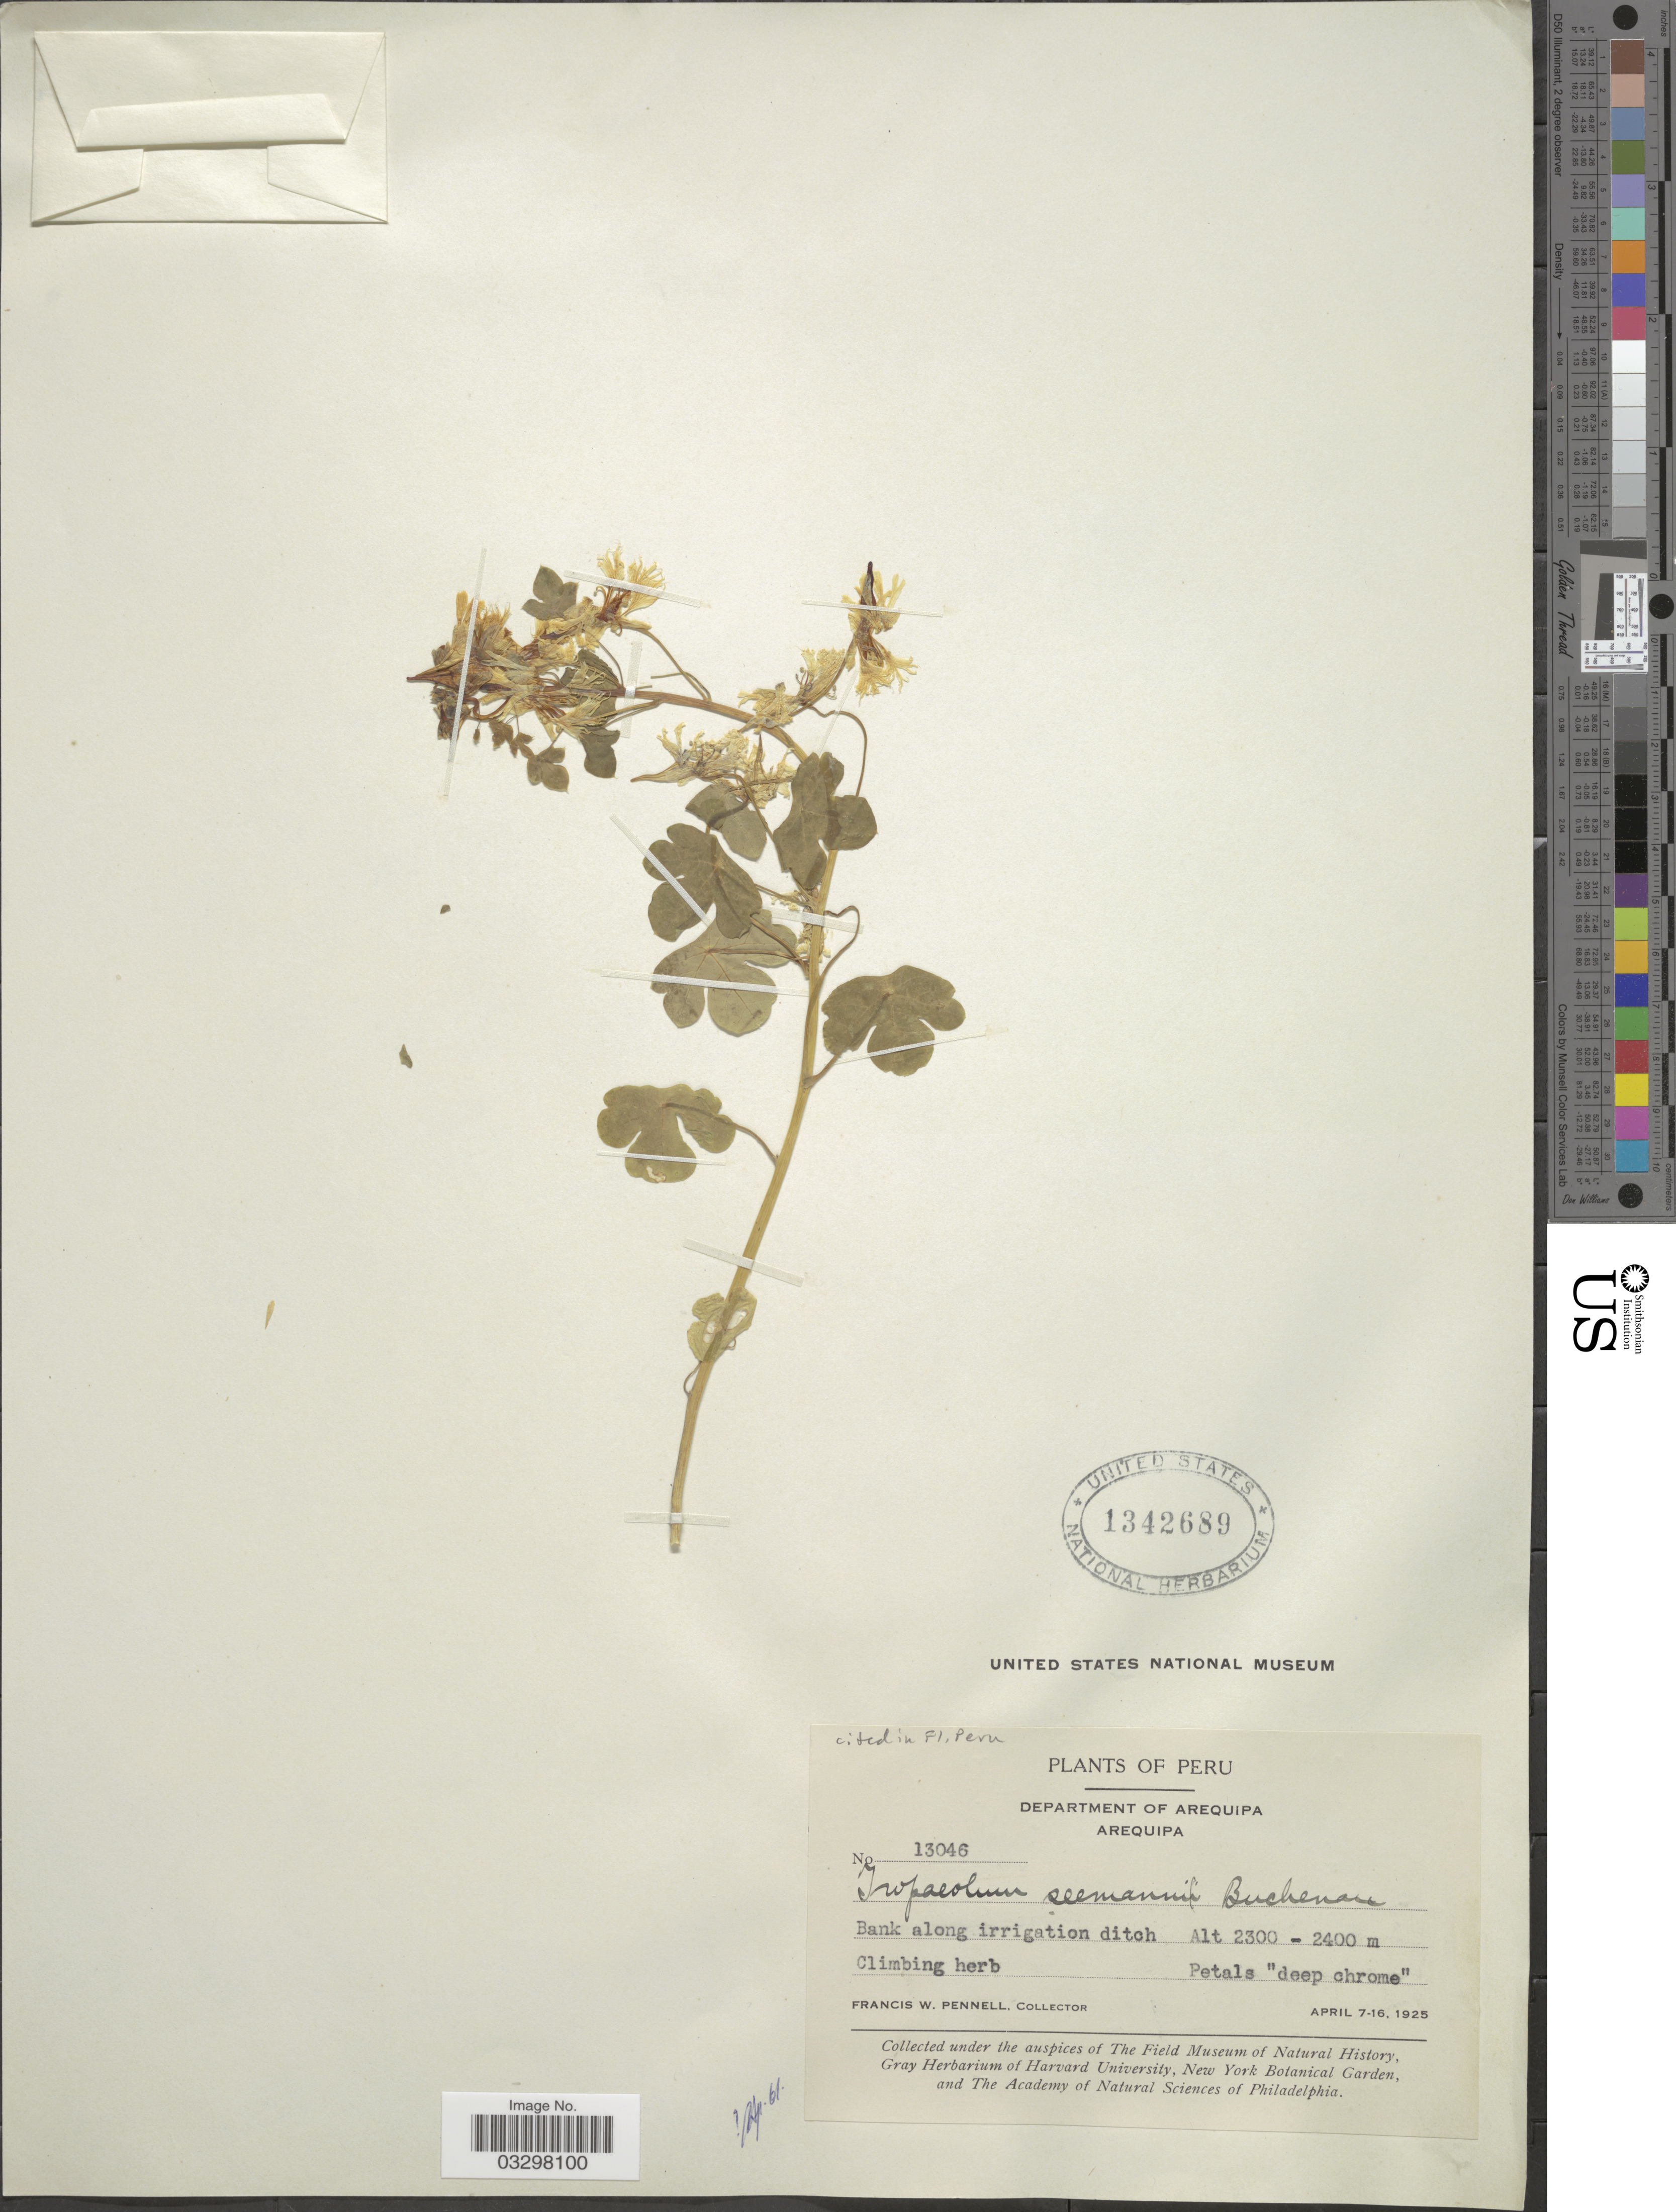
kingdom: Plantae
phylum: Tracheophyta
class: Magnoliopsida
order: Brassicales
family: Tropaeolaceae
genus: Tropaeolum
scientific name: Tropaeolum seemannii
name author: Buchenau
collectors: F. W. Pennell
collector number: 13046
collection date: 1925-04-07/1925-04-16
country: Peru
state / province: Arequipa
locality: Department of Arequipa.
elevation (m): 2300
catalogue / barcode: US 1342689